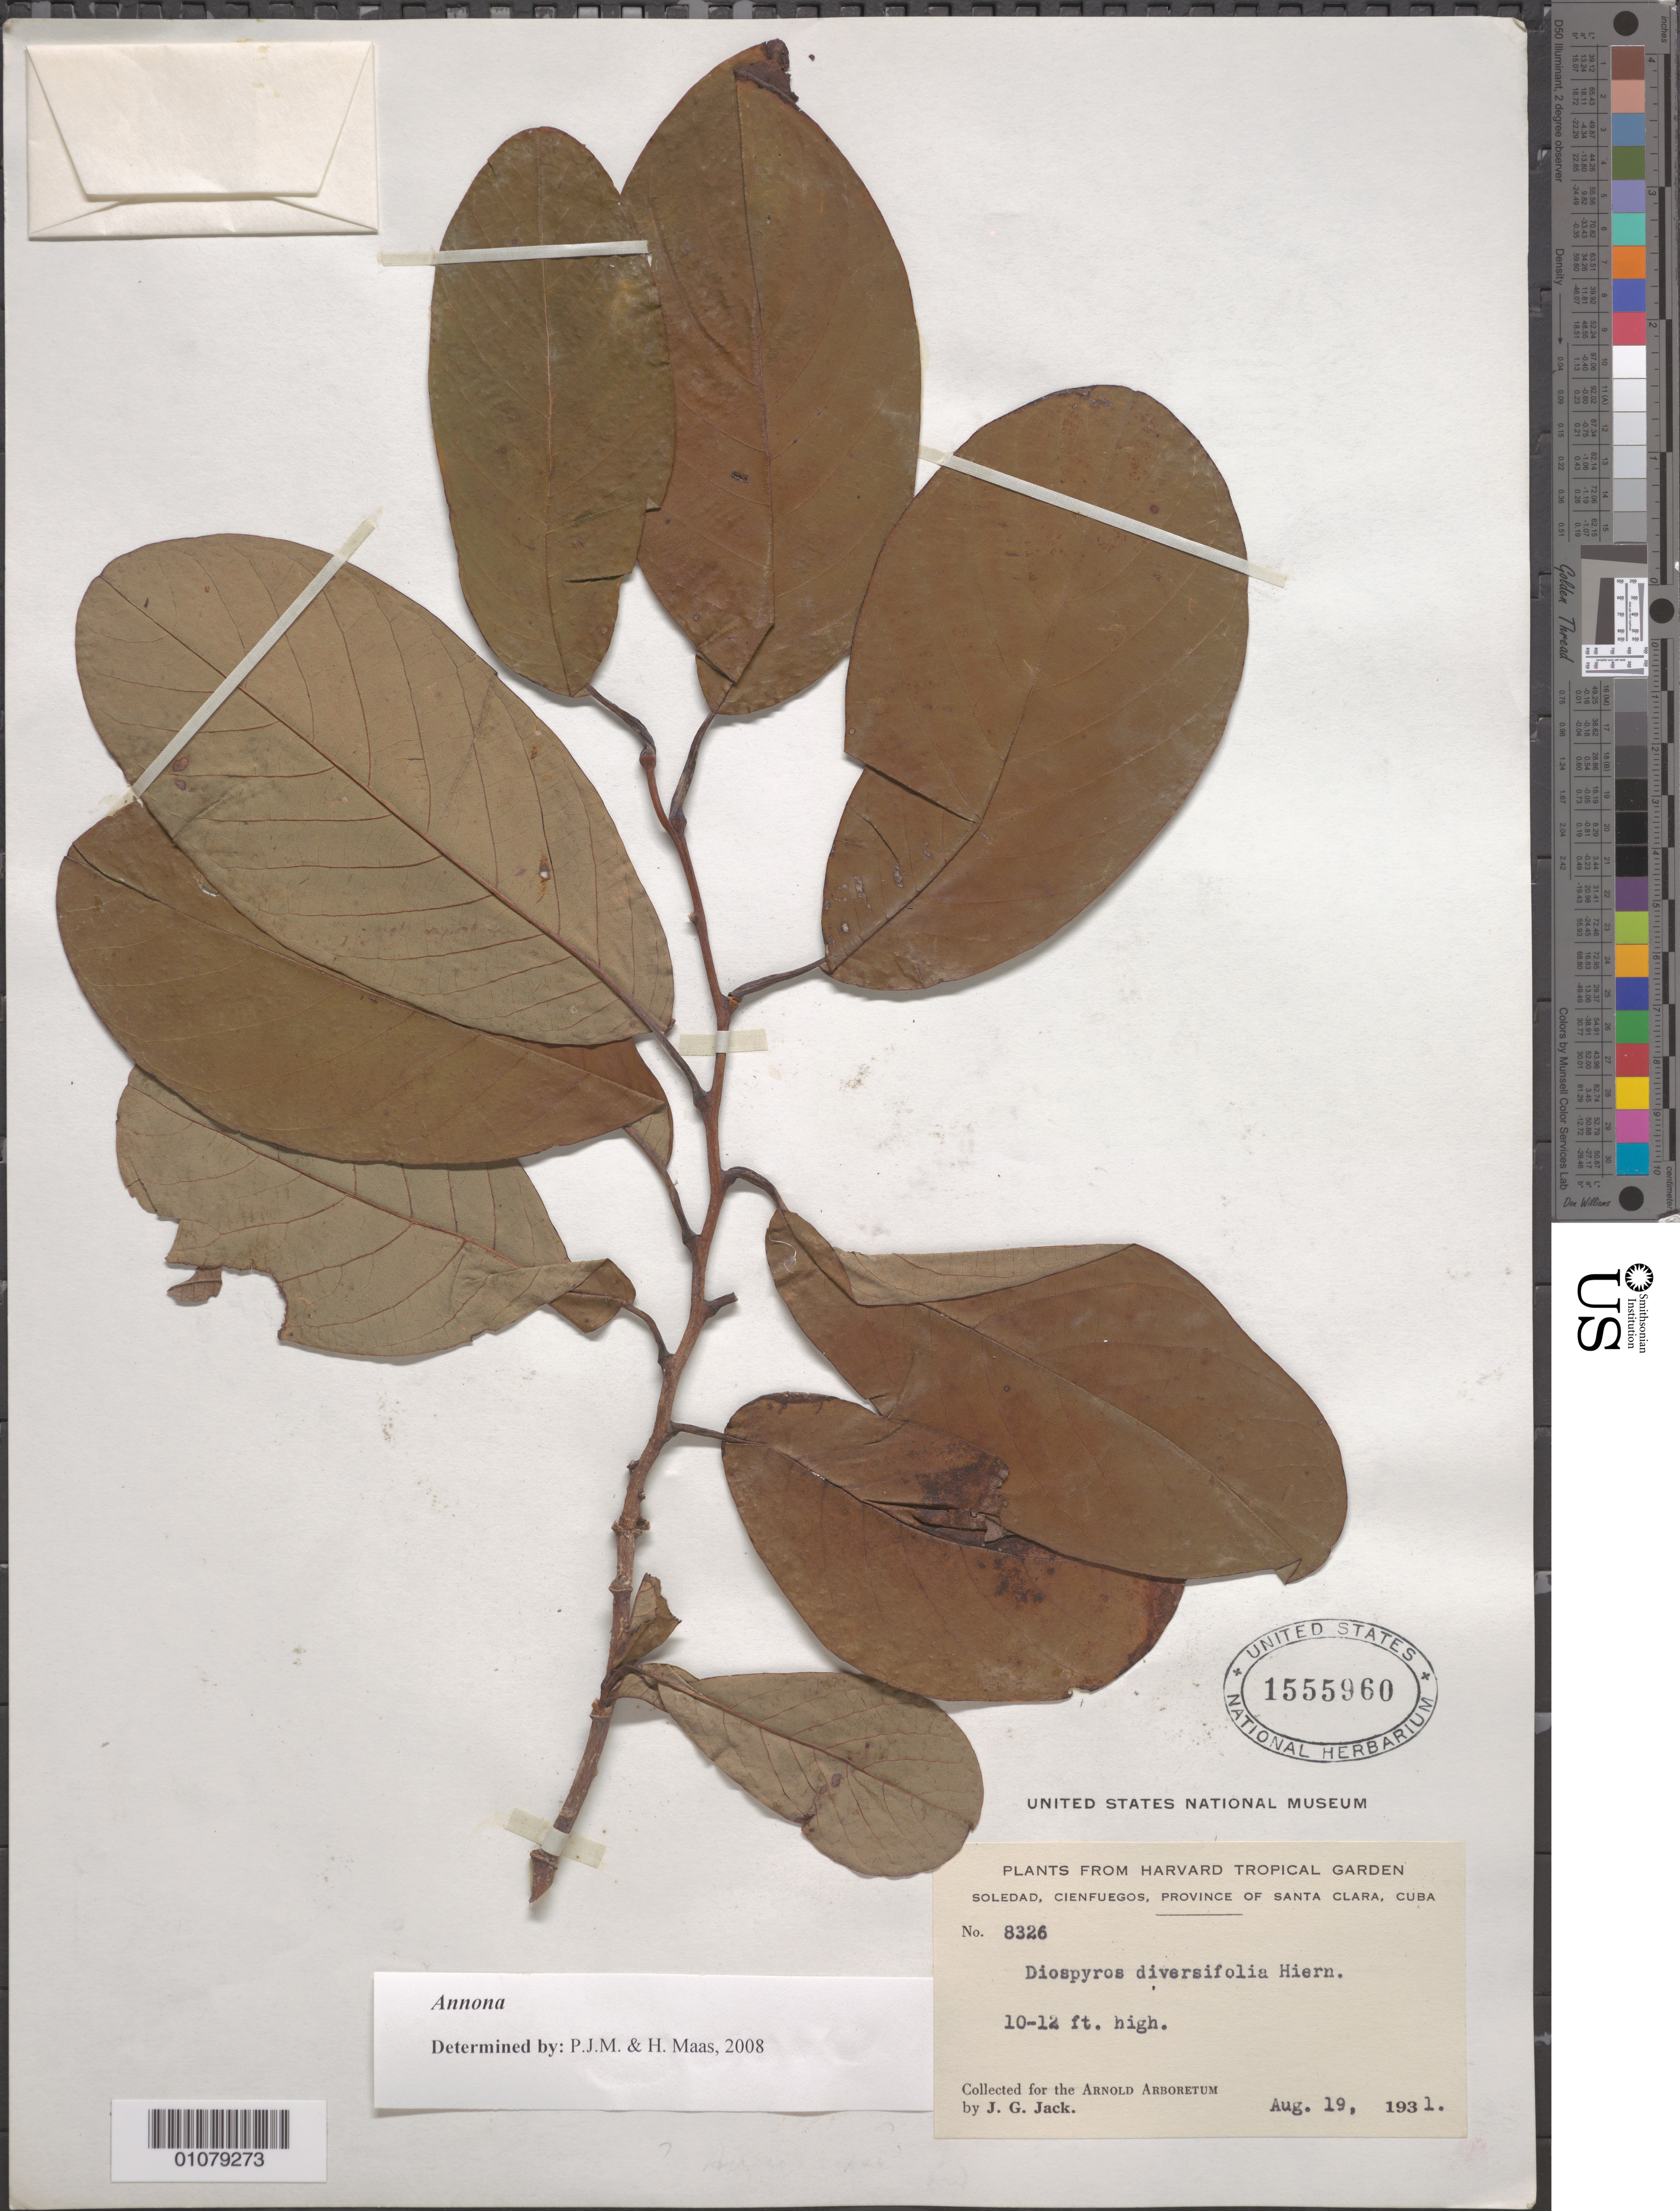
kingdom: Plantae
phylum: Tracheophyta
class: Magnoliopsida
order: Magnoliales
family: Annonaceae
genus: Annona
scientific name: Annona sp.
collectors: J. G. Jack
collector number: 8326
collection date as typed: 19 Aug 1931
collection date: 1931-08-19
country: Cuba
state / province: Cienfuegos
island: Cuba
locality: Plants from Harvard Tropical Garden Soledad, Cienfuegos, Province of Santa Clara, Cuba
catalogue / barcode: US 1555960